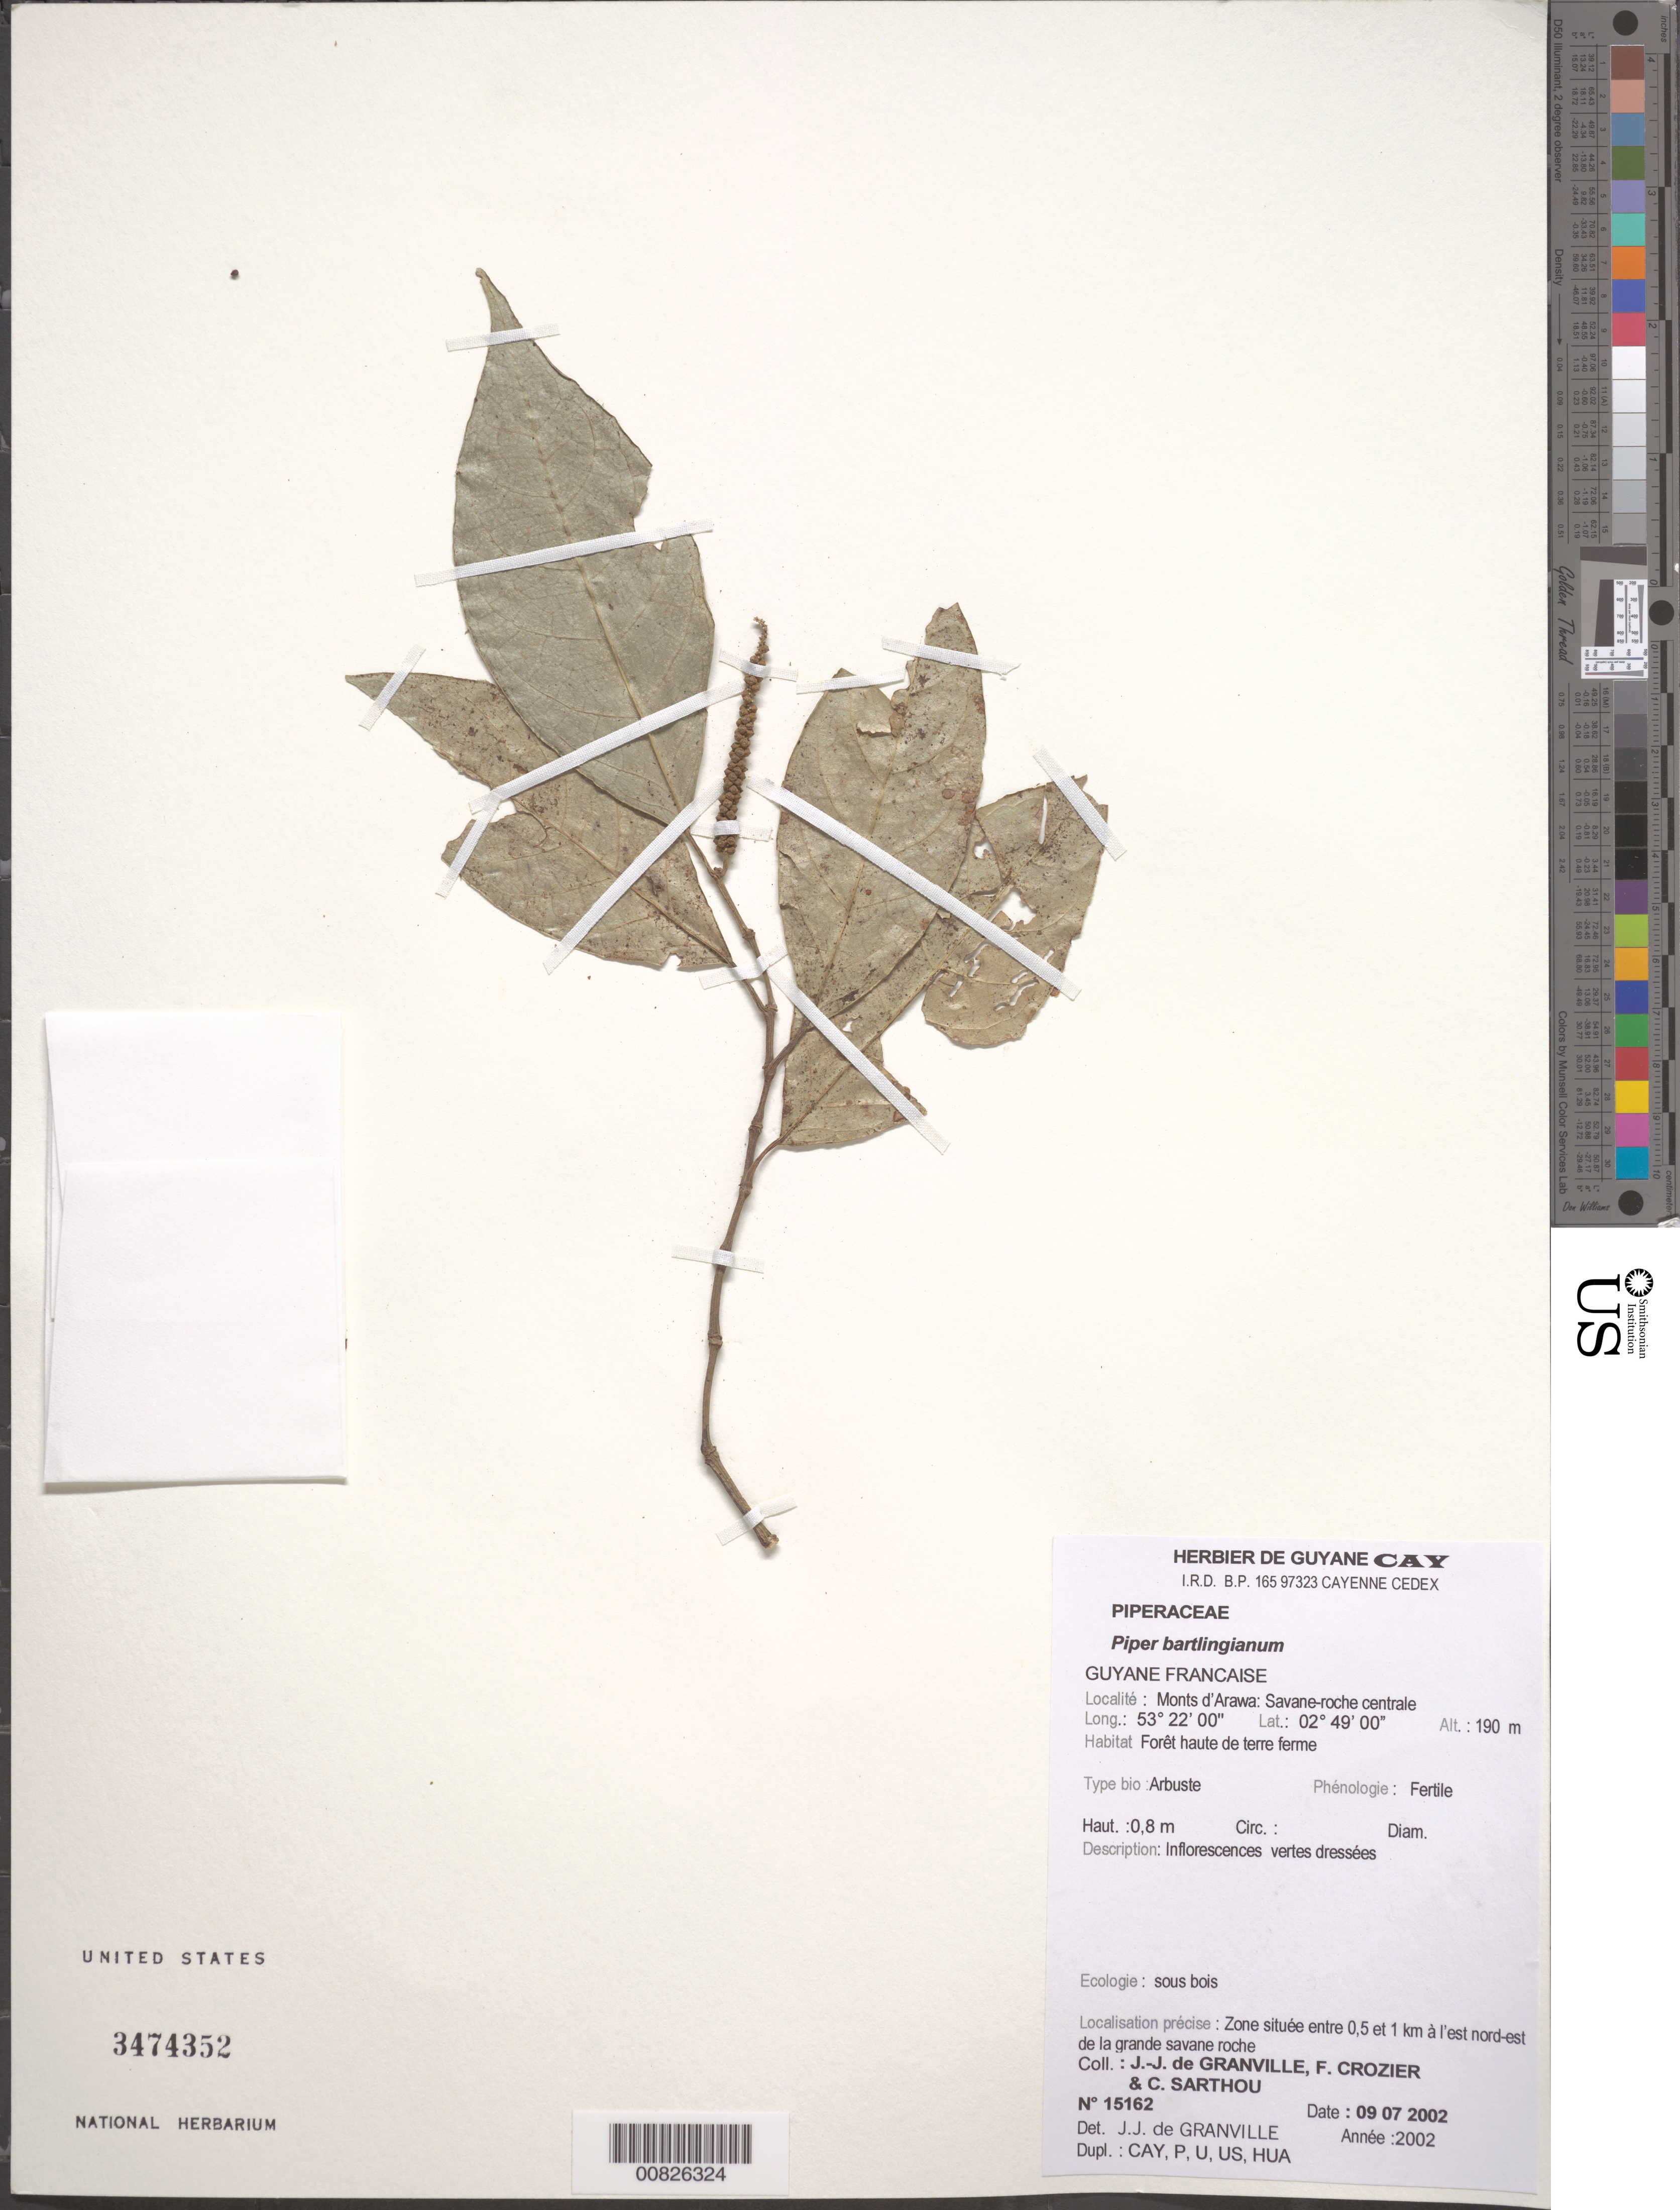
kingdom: Plantae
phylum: Tracheophyta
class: Magnoliopsida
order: Piperales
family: Piperaceae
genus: Piper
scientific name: Piper bartlingianum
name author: (Miq.) C. DC.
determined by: Granville, J. J. de, (CAY), Institut de Recherche pour le Developpement (IRD) (FRENCH GUIANA)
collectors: J.-J. de Granville, F. Crozier & C. Sarthou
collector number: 15162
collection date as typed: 9-Jul-02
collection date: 2002-07-09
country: French Guiana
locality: Monts d'Arawa, zone de la savane-roche centrale, zone située entre 0.5-1 km ENE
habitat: Forêt haute de terre ferme; sous-bois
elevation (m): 190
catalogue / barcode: US 3474352